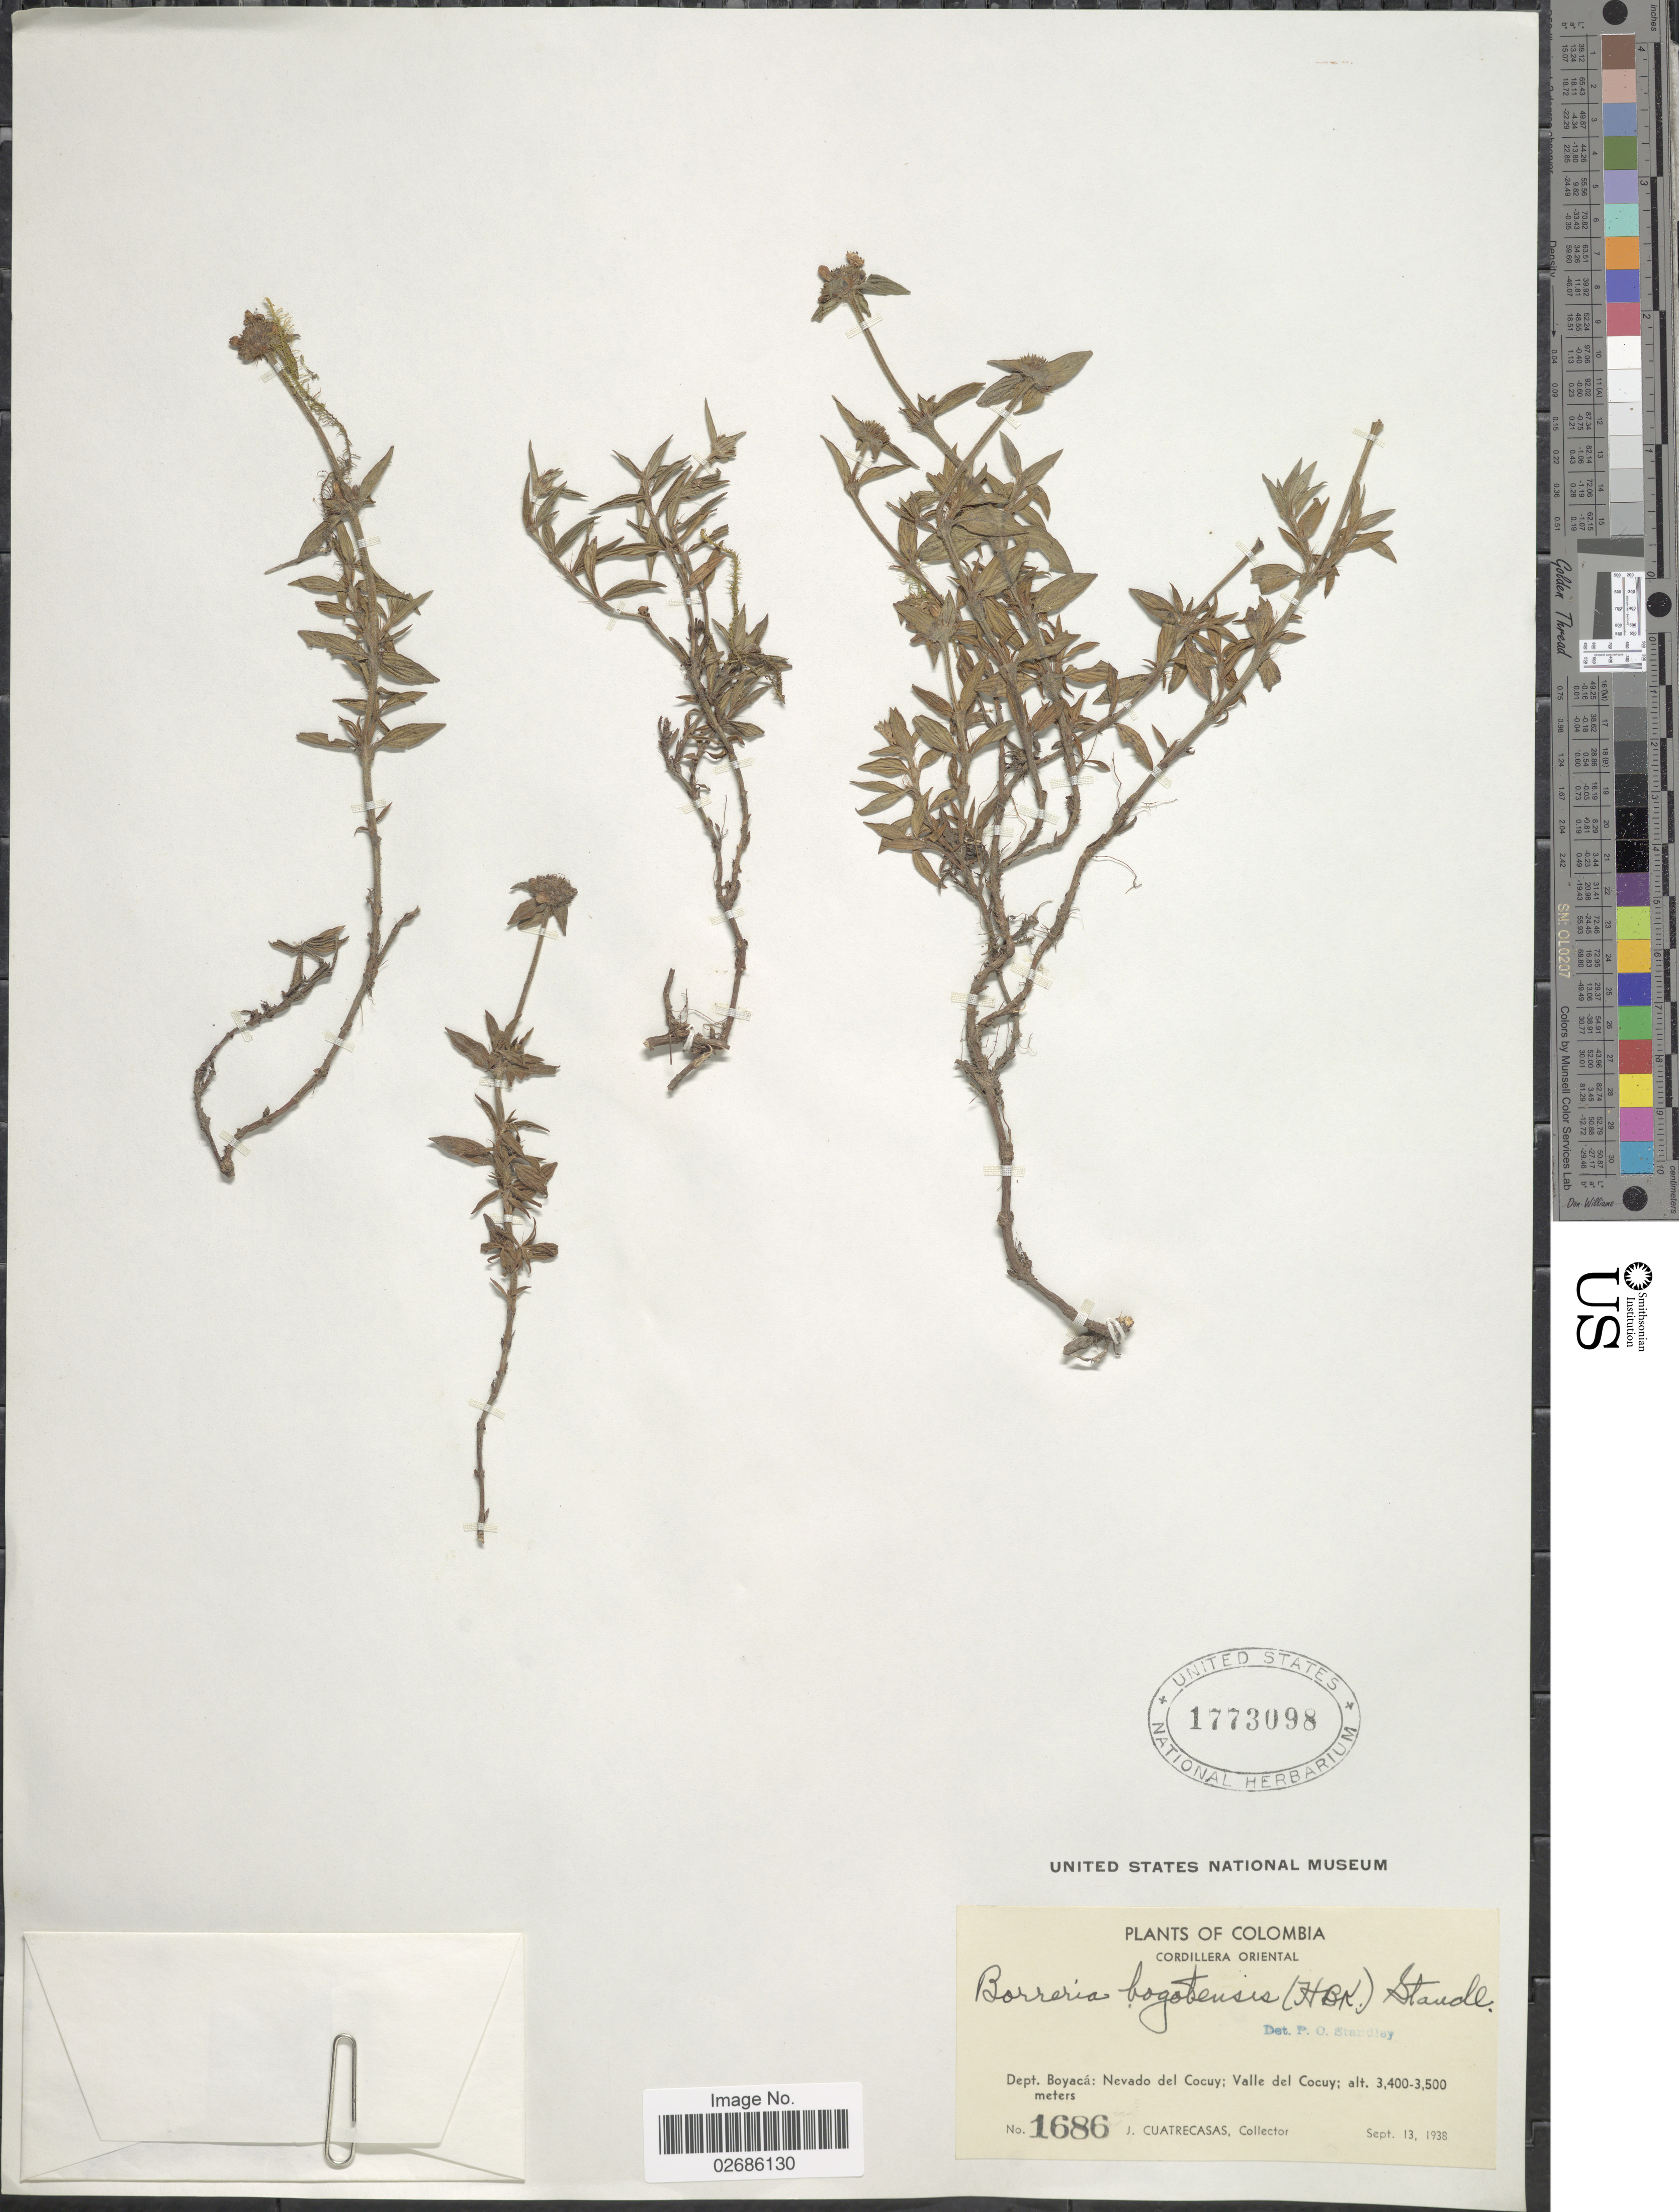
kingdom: Plantae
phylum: Tracheophyta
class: Magnoliopsida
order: Gentianales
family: Rubiaceae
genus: Borreria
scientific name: Borreria bogotensis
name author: (Kunth) Standl.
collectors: J. Cuatrecasas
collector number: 1686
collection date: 1938-09-13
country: Colombia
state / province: Boyacá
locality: Cordillera Oriental. Dept. Boyacá: Nevado del Cocuy; Valle del Cocuy.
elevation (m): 3400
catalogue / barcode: US 1773098